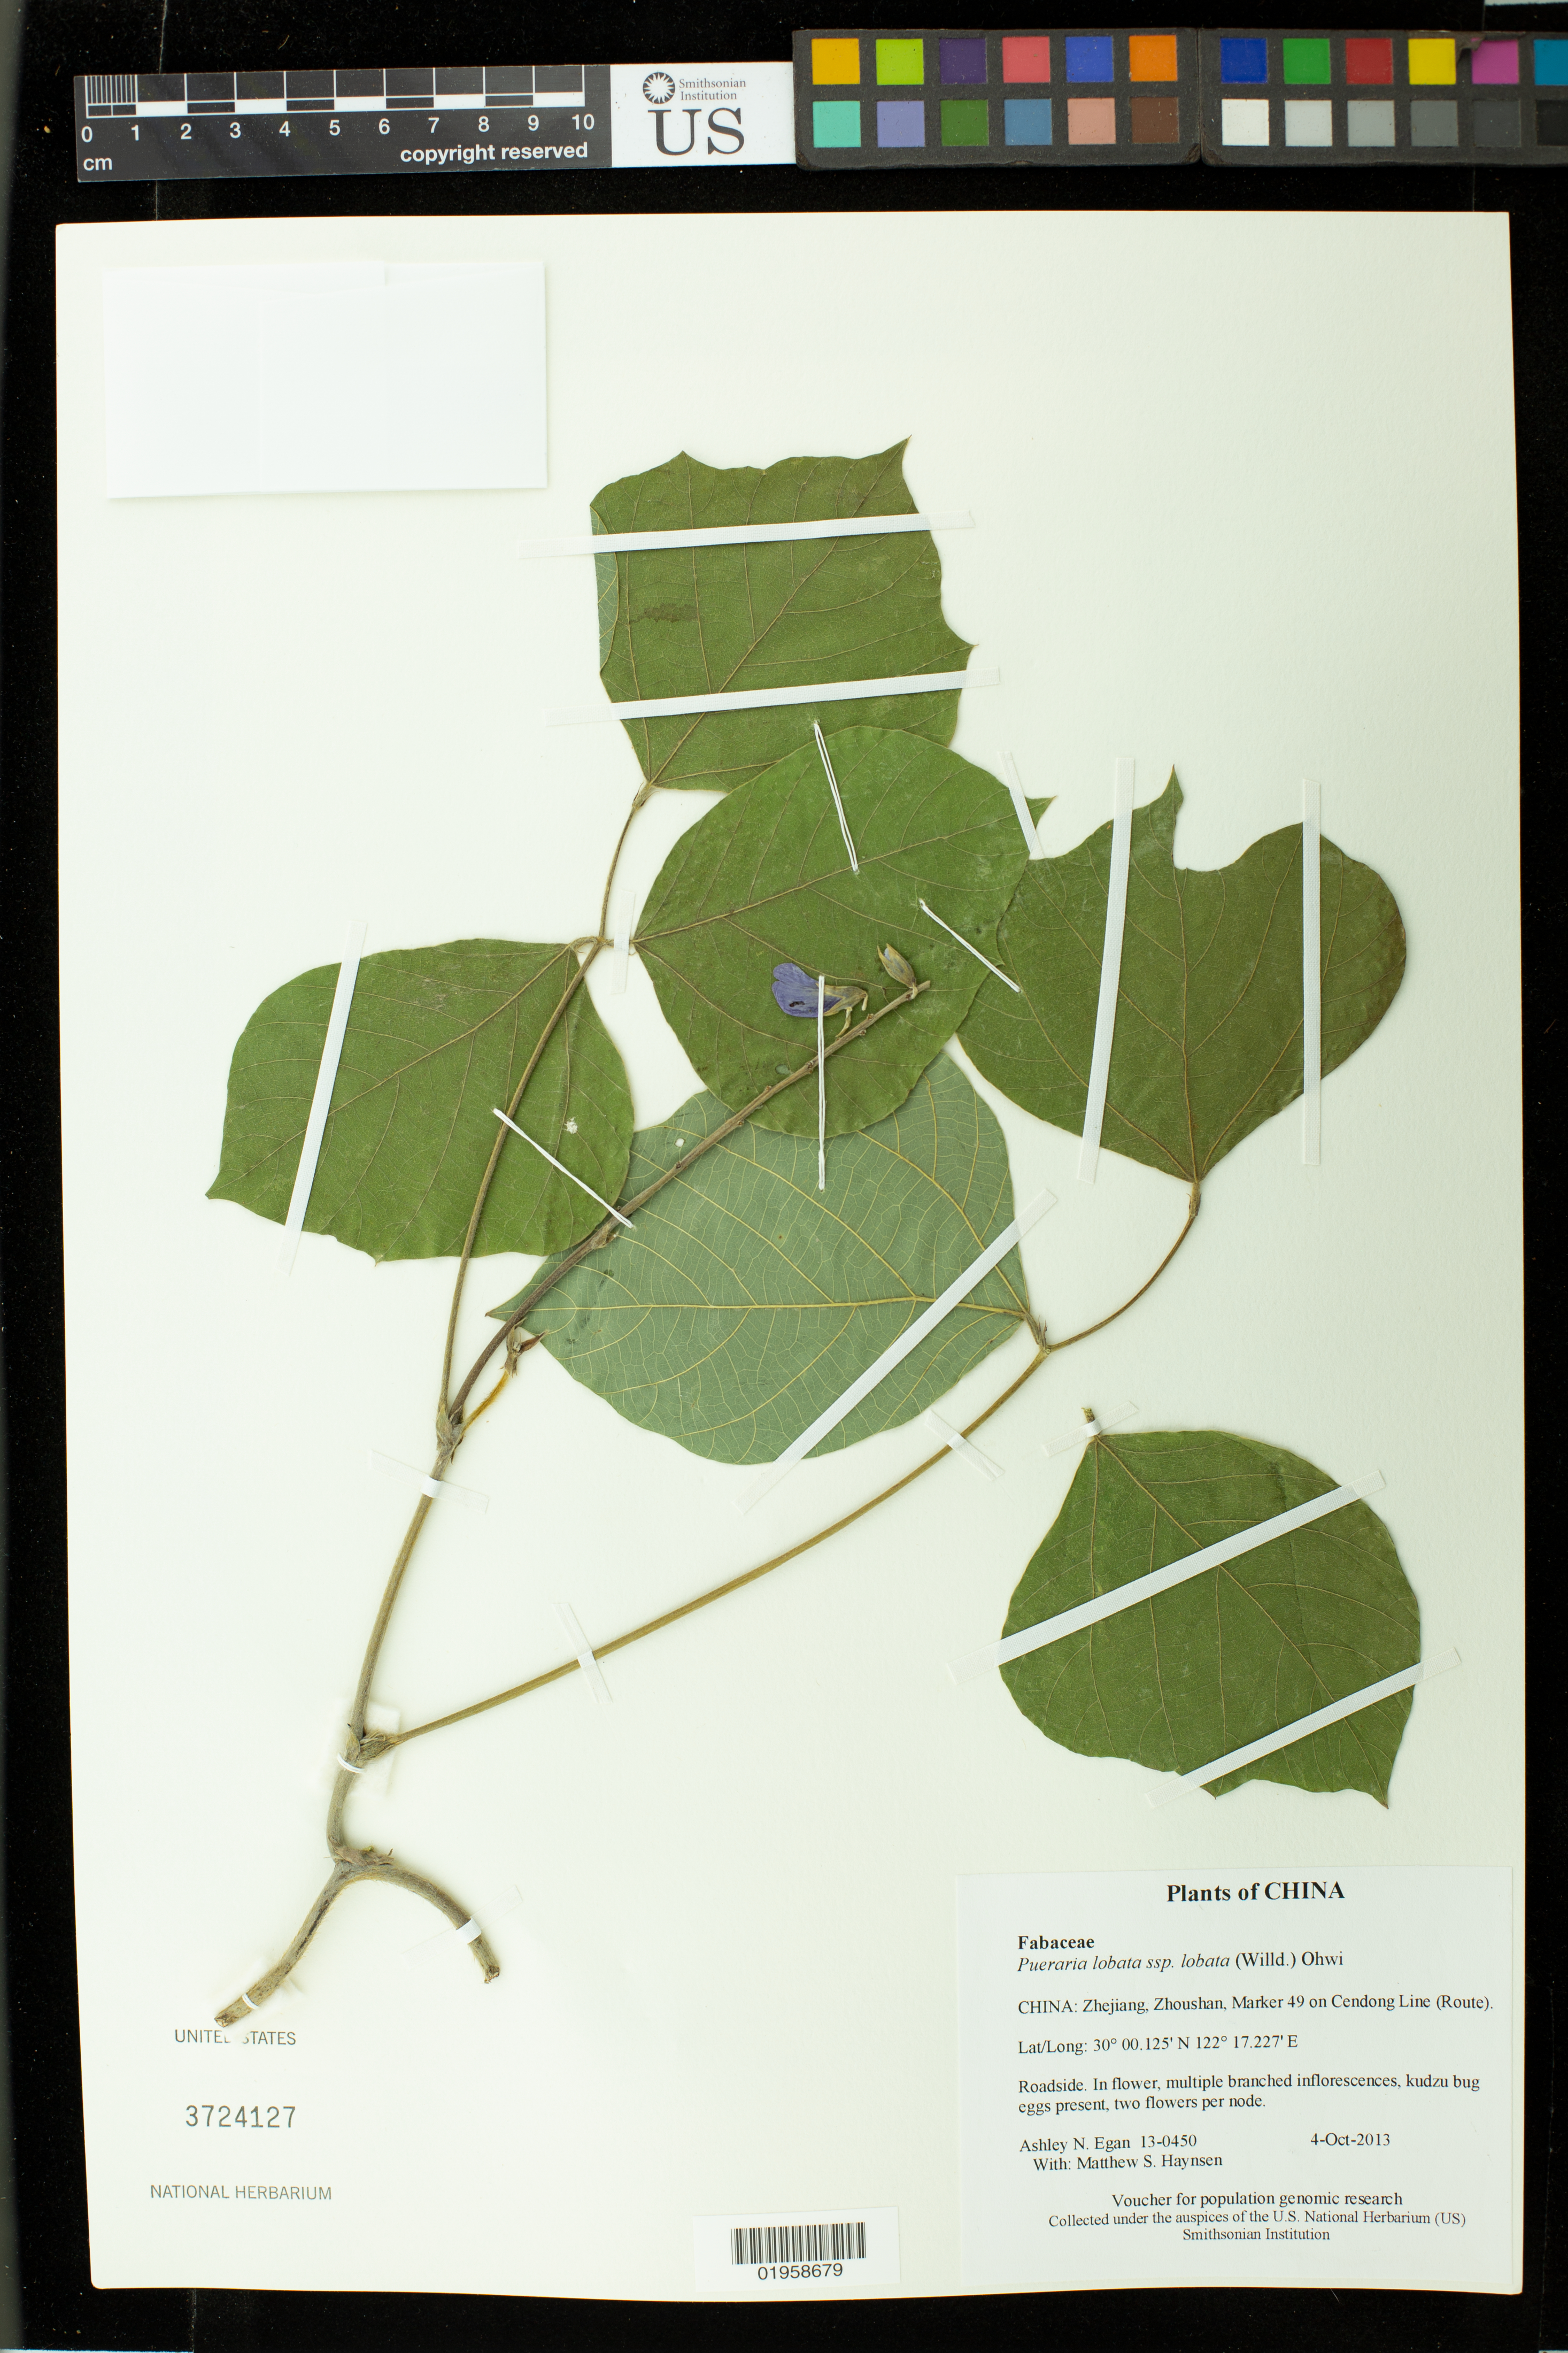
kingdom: Plantae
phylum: Tracheophyta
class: Magnoliopsida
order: Fabales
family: Fabaceae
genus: Pueraria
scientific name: Pueraria lobata subsp. lobata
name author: (Willd.) Ohwi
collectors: A. N. Egan & M. Hansen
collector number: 13-0450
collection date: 2013-10-04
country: China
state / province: Zhejiang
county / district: Zhoushan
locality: Marker 49 on Cendong Line (Route)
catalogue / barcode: US 3724127